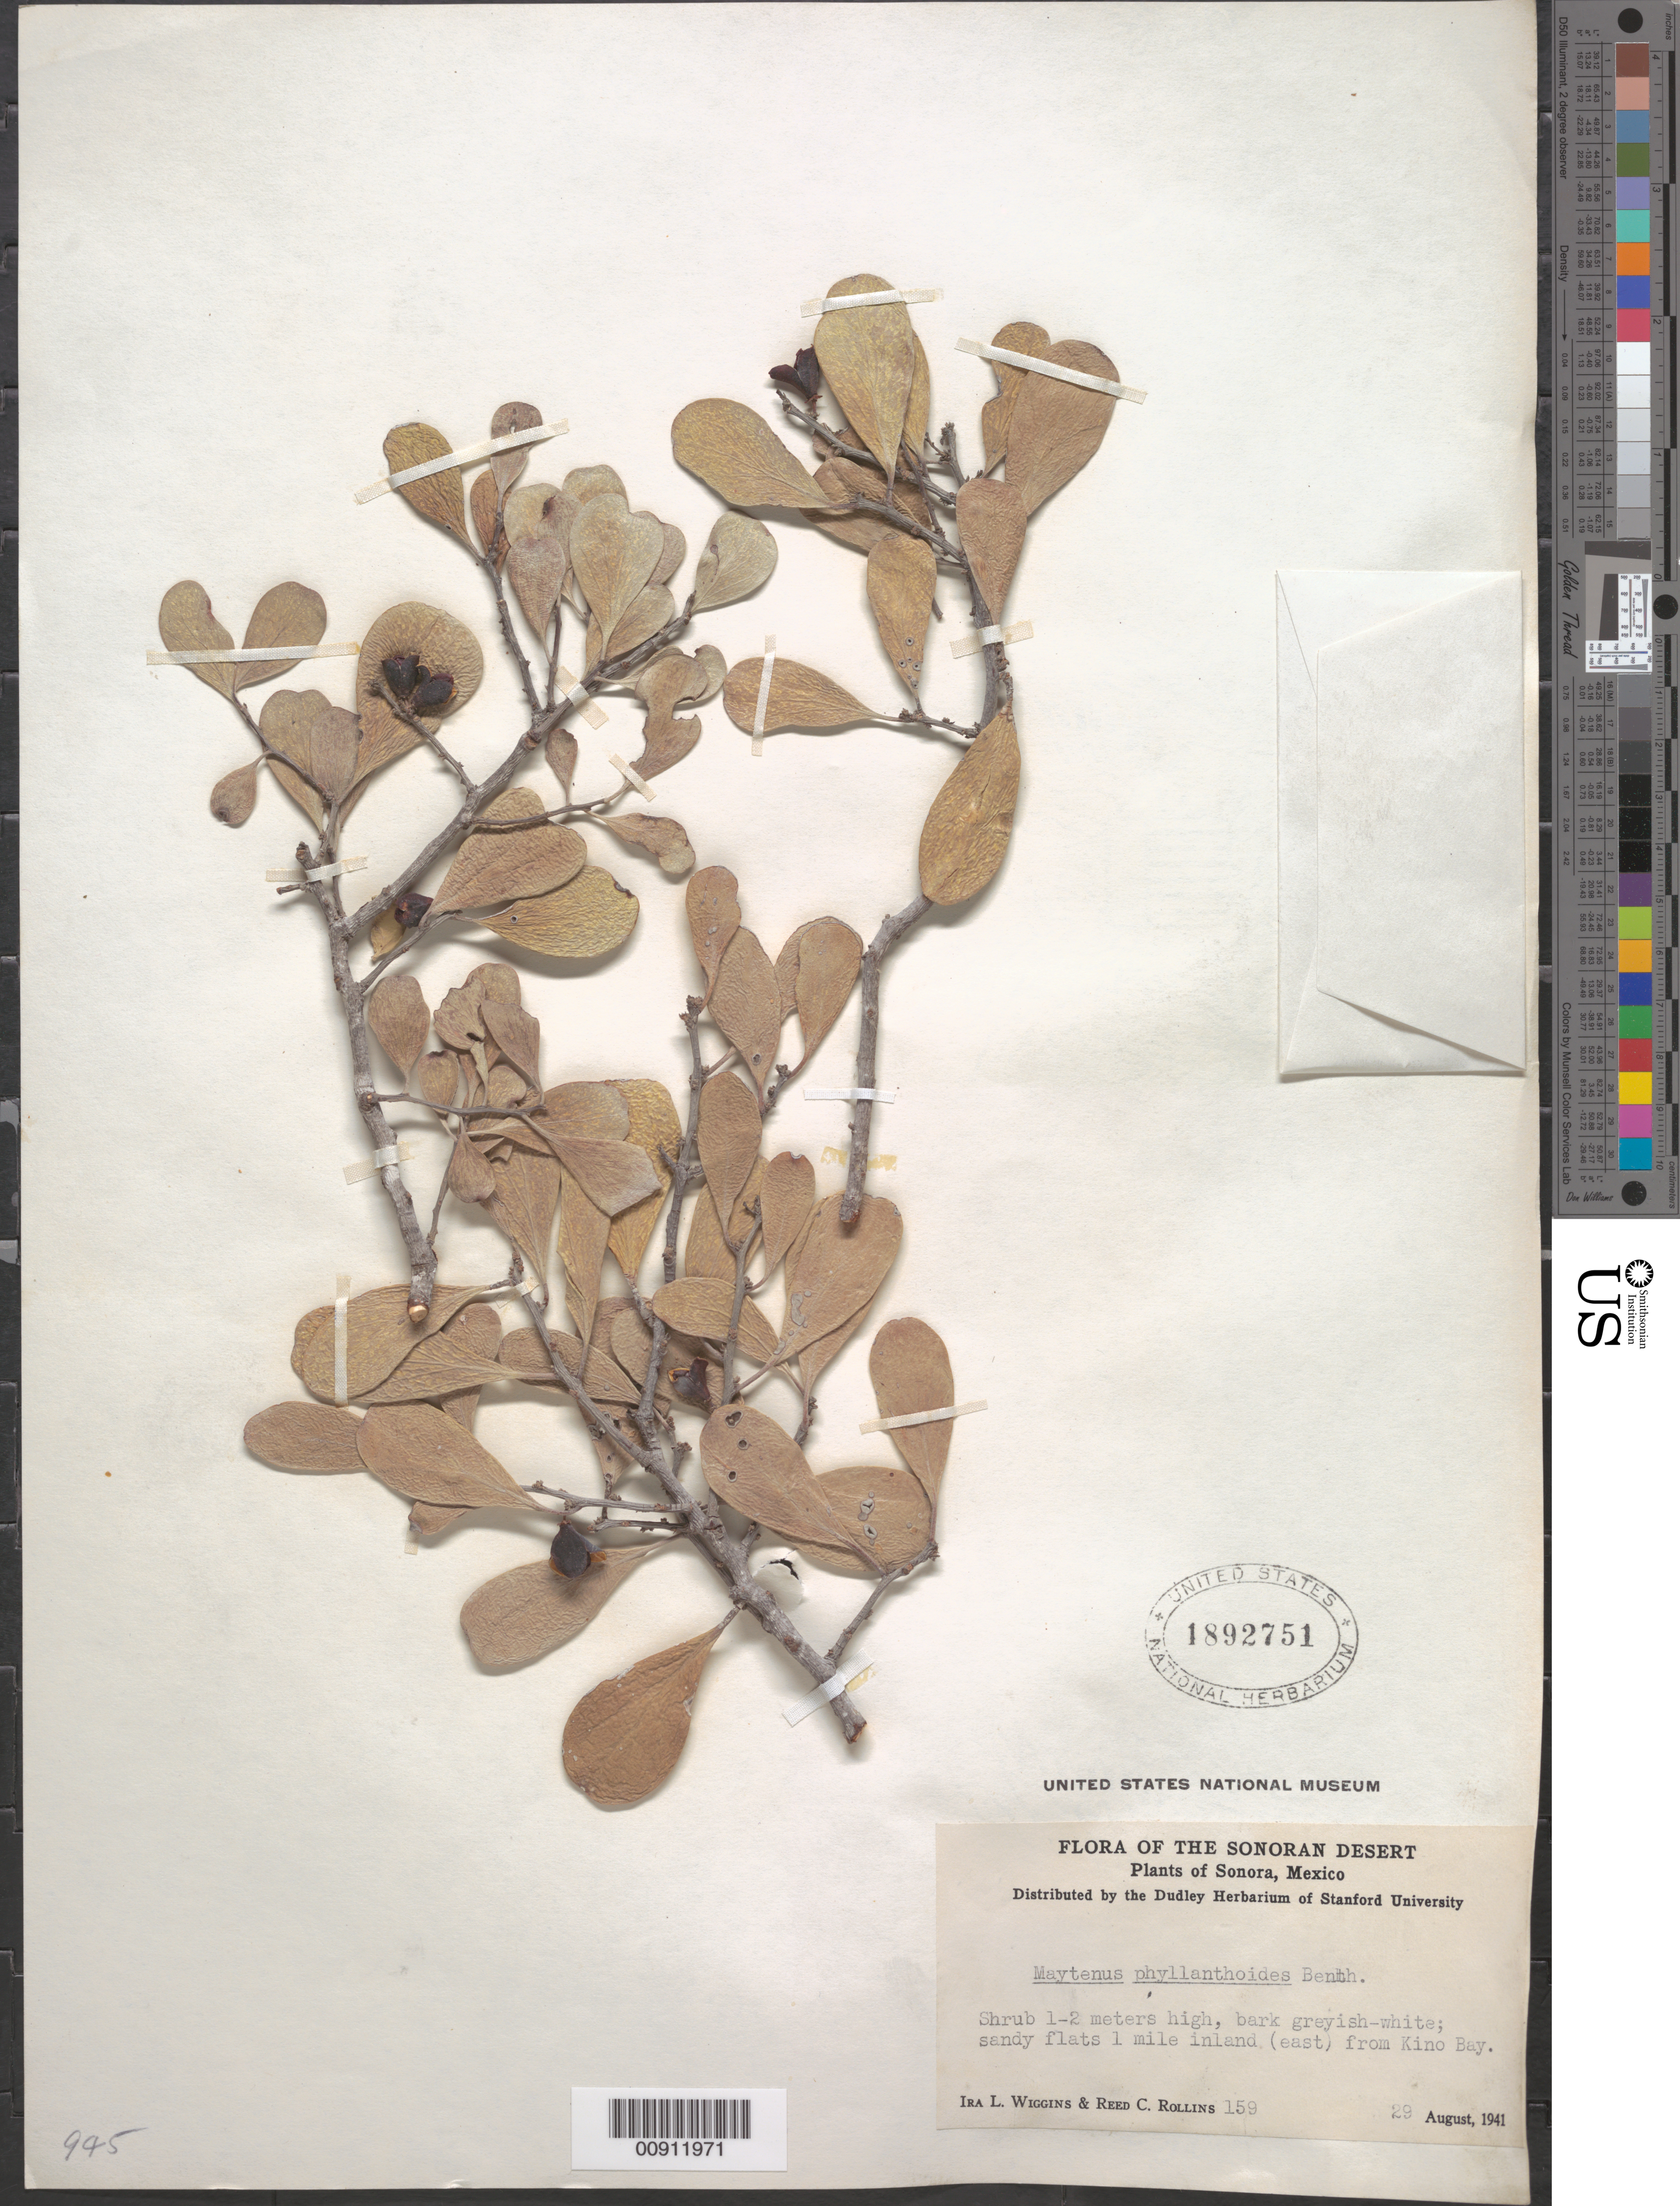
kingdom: Plantae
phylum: Tracheophyta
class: Magnoliopsida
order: Celastrales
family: Celastraceae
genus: Tricerma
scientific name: Tricerma phyllanthoides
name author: (Benth.) Lundell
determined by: Strong, Mark T., (BOT), Smithsonian Institution - National Museum of Natural History (UNITED STATES)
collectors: I. L. Wiggins & R. C. Rollins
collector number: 159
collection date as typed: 29 Aug 1941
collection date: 1941-08-29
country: Mexico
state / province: Sonora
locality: Sandy flats 1 mile inland (east) from Kino Bay.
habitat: Sandy flats.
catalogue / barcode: US 1892751